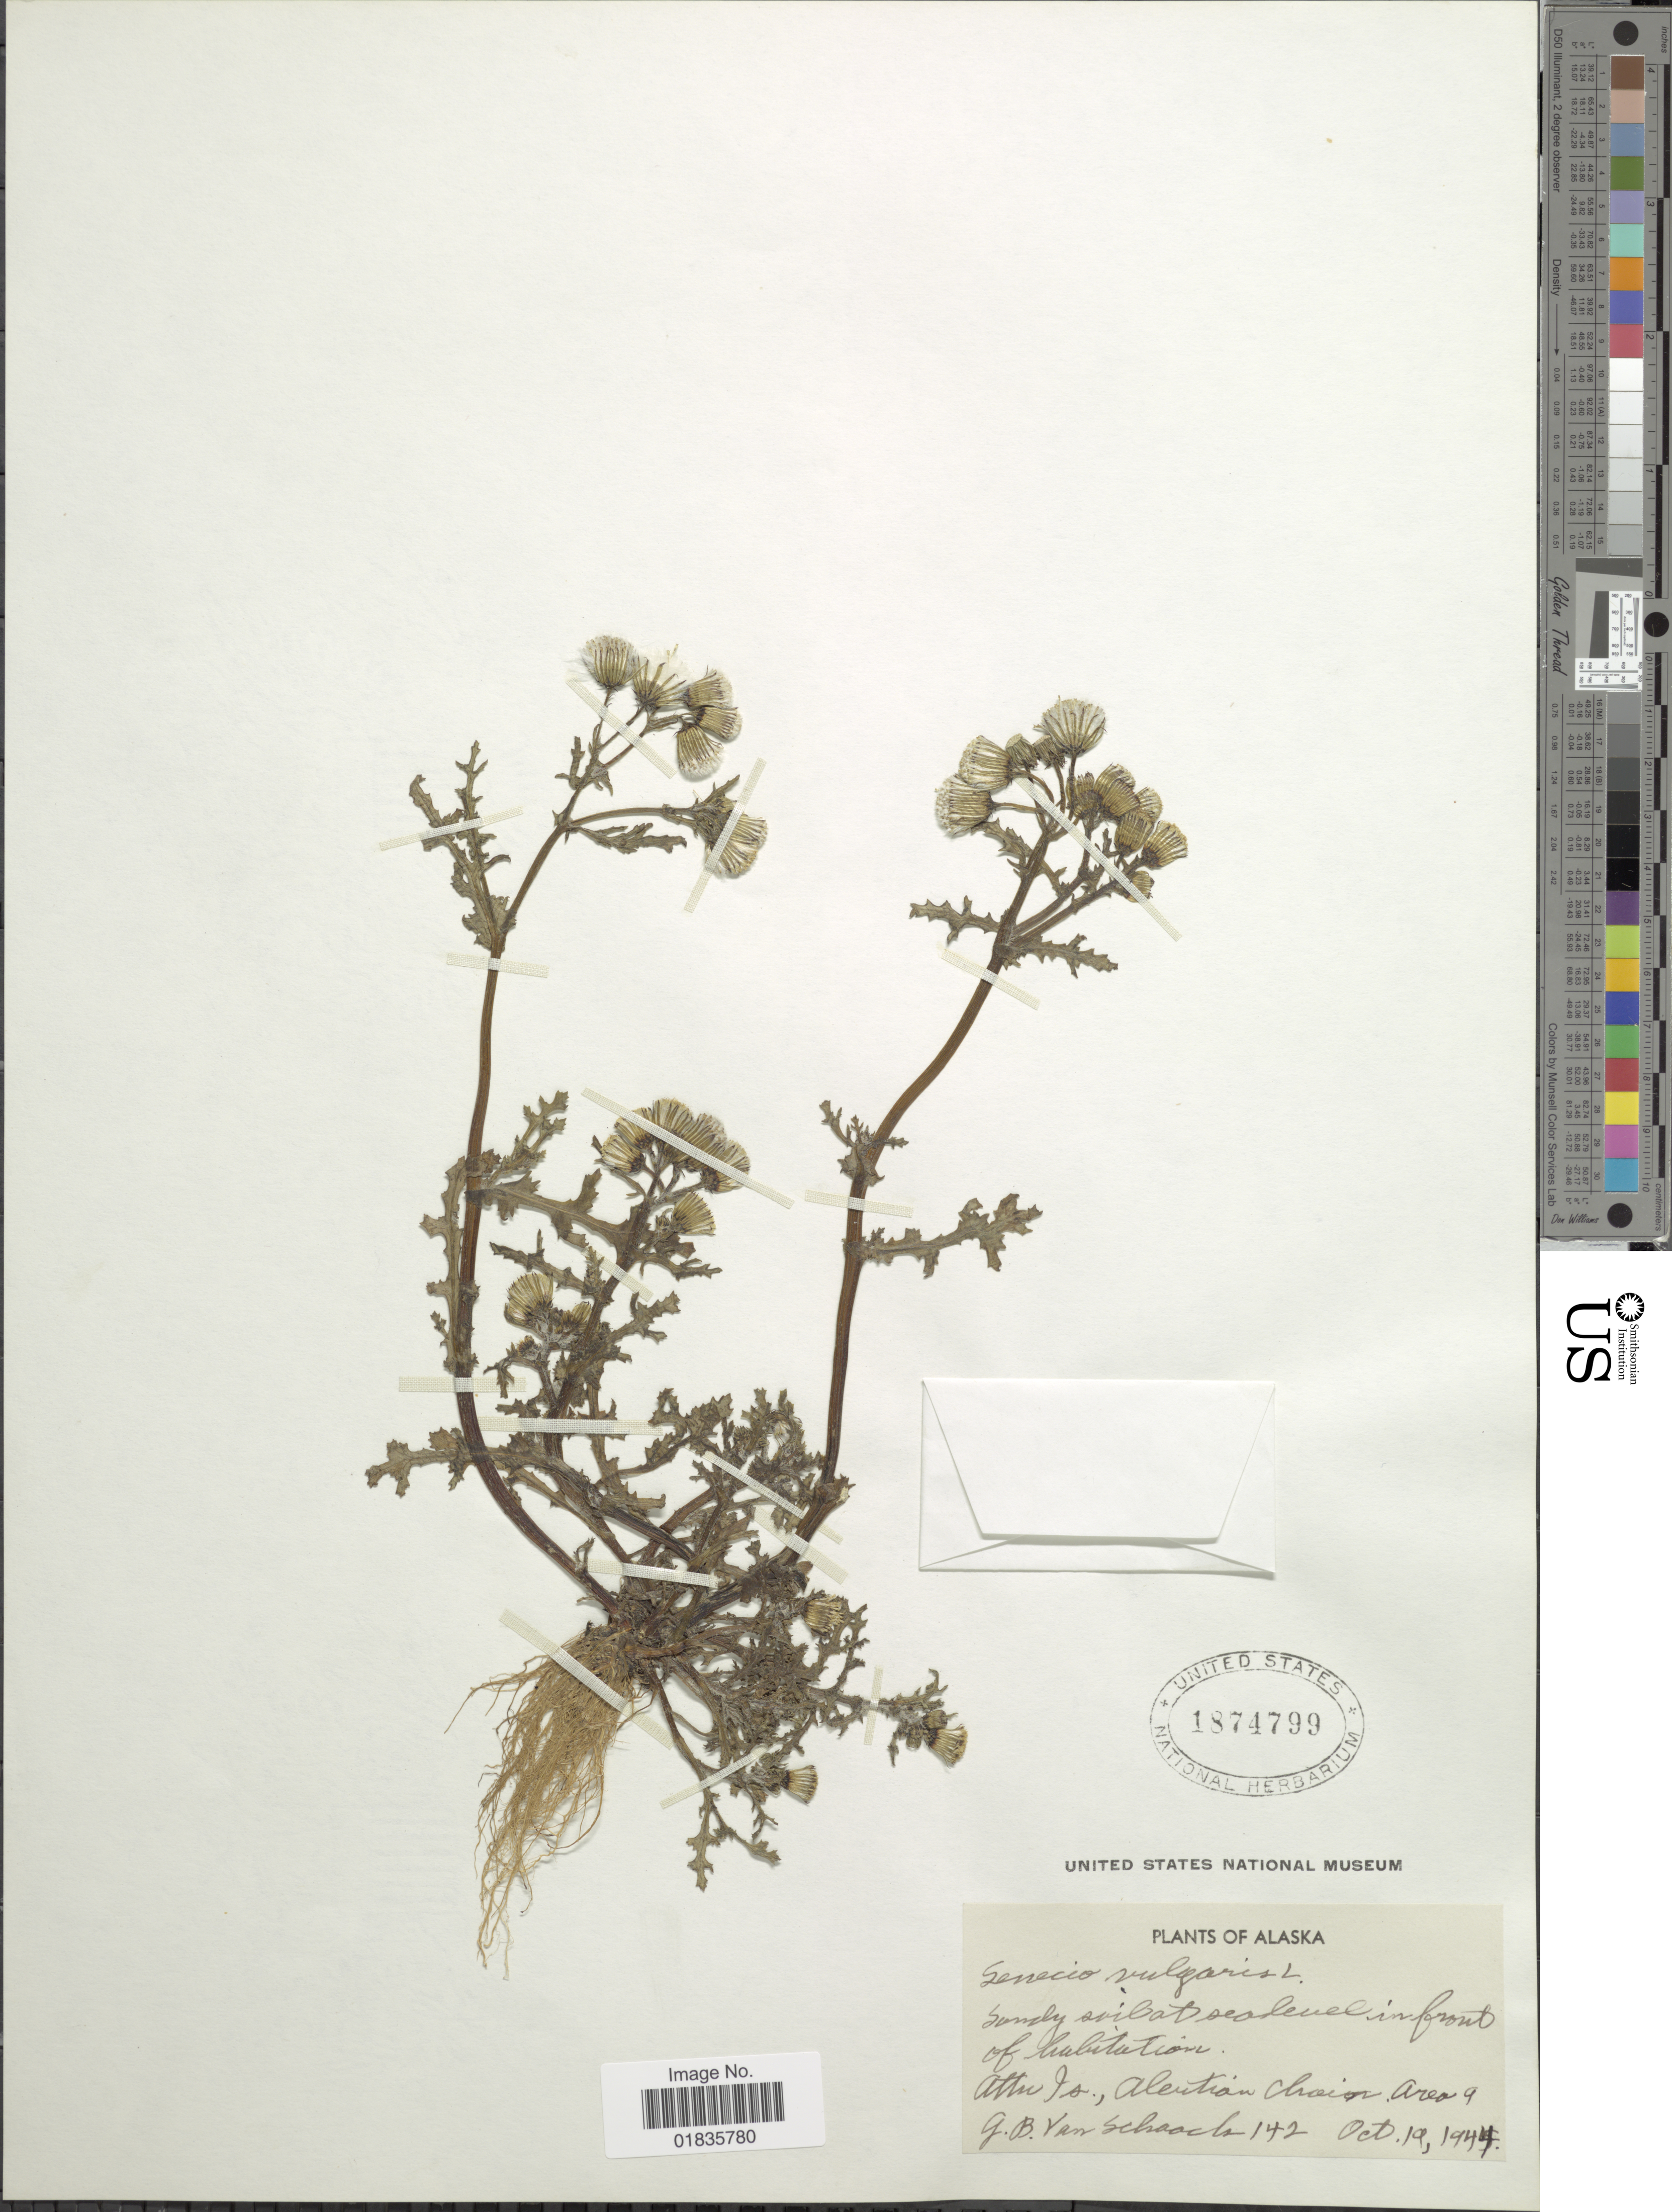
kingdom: Plantae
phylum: Tracheophyta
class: Magnoliopsida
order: Asterales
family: Asteraceae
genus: Senecio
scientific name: Senecio vulgaris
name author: L.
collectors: G. Van Schaack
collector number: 142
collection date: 1944-10-19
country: United States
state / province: Alaska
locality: Attu Is., Aleutian Chain Area 9.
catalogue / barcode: US 1874799